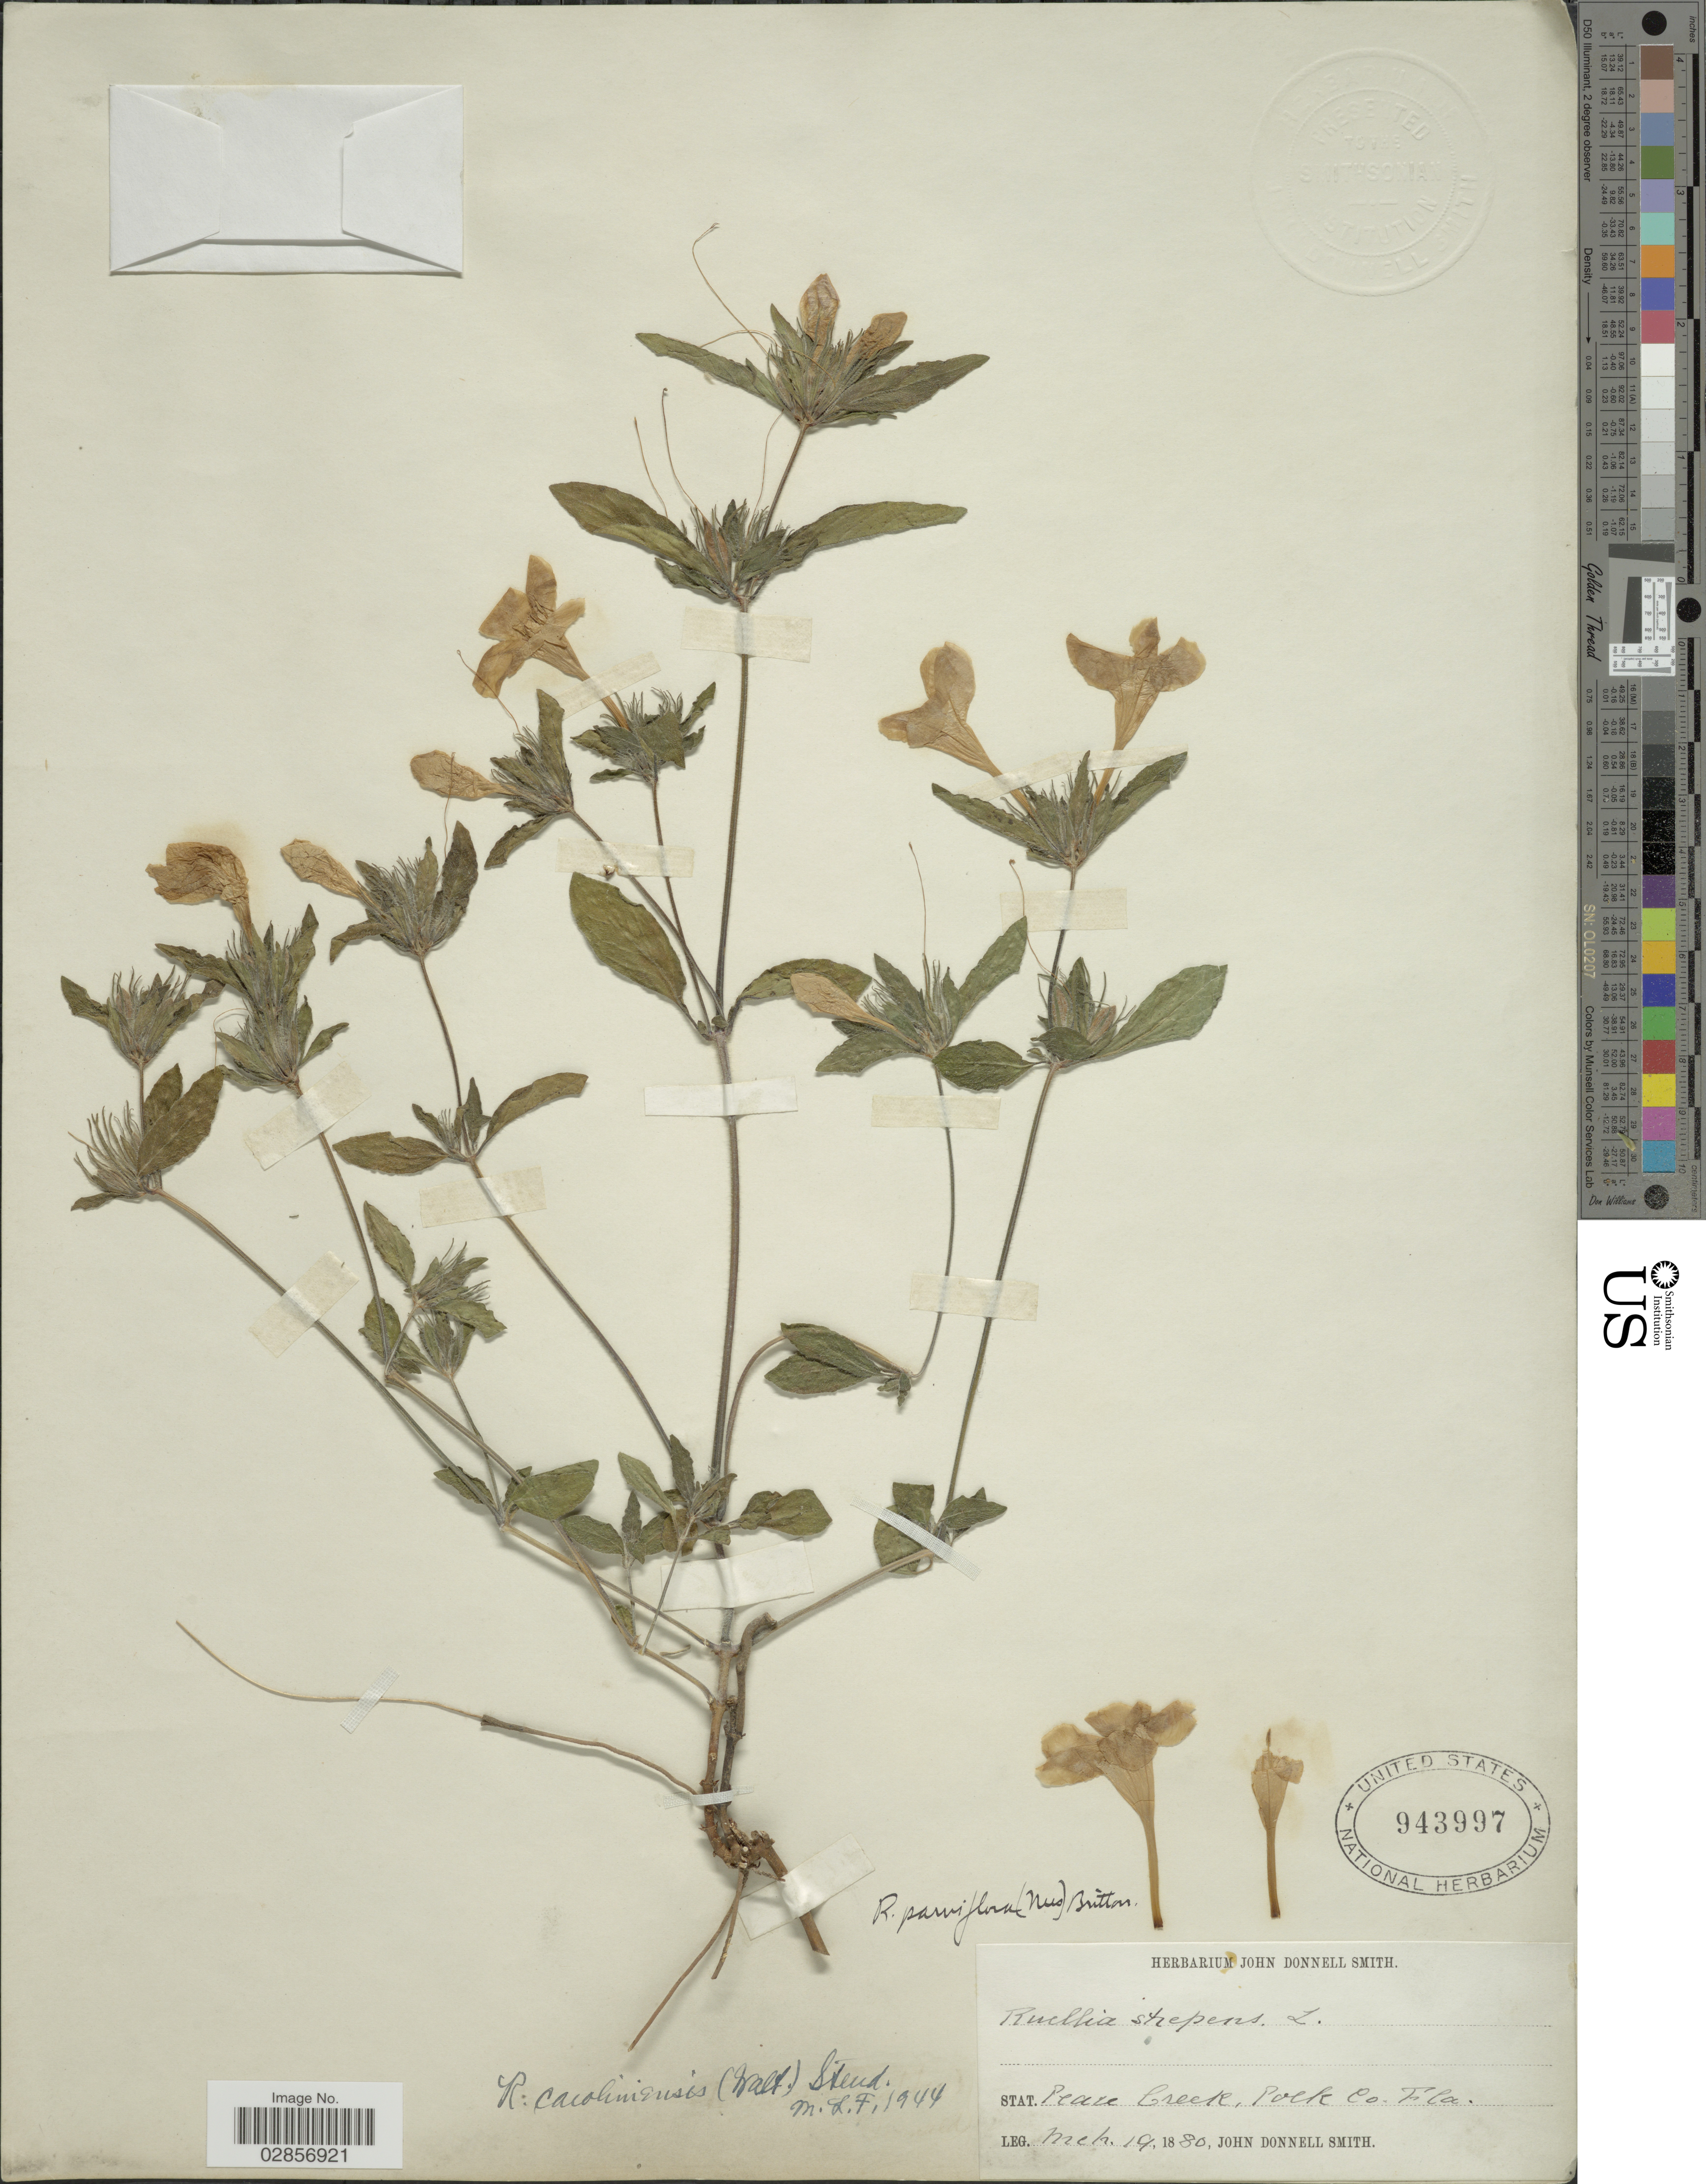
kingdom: Plantae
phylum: Tracheophyta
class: Magnoliopsida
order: Lamiales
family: Acanthaceae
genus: Ruellia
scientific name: Ruellia caroliniensis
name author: (J.F. Gmel.) Steud.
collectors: J. Donnell Smith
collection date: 1980-03-19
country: United States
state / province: Florida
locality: Stat. Peace Creek, Polk Co.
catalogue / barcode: US 943997